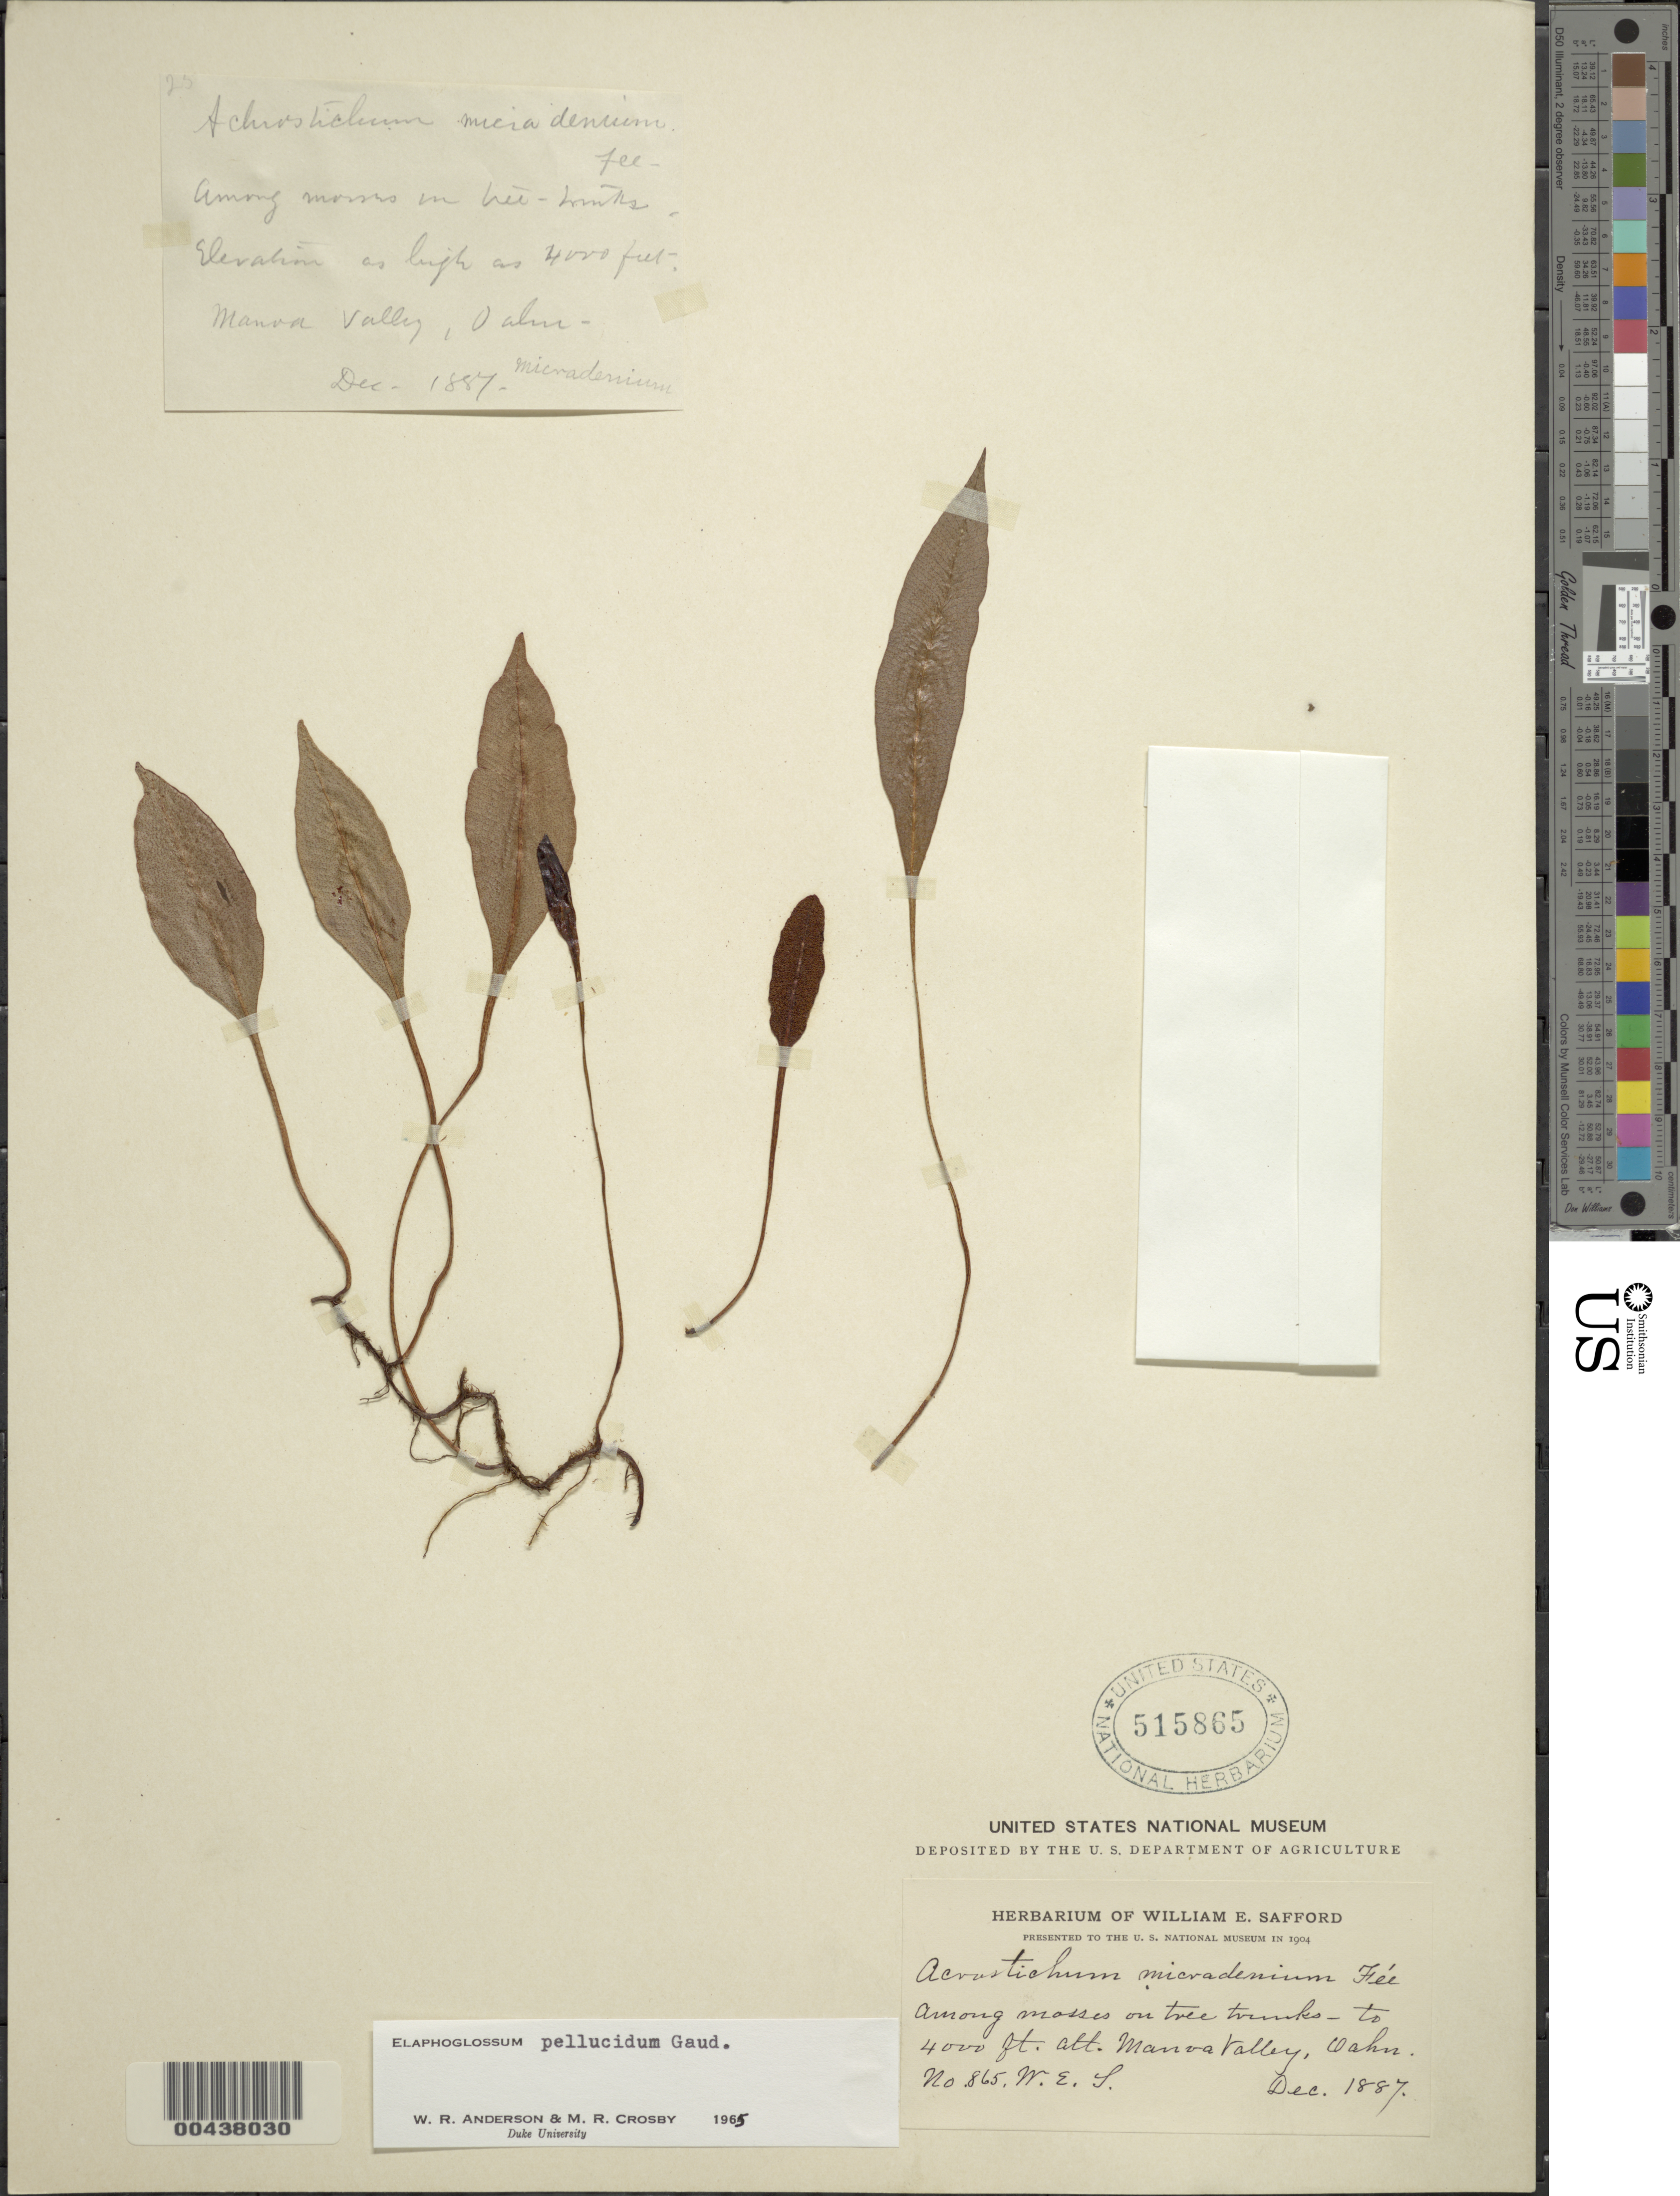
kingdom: Plantae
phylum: Tracheophyta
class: Polypodiopsida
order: Polypodiales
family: Dryopteridaceae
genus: Elaphoglossum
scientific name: Elaphoglossum pellucidum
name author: Gaudich.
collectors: W. E. Safford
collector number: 865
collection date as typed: Dec 1887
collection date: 1887-12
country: United States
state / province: Hawaii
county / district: Honolulu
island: Oahu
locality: Manoa Valley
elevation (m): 0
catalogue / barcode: US 515865